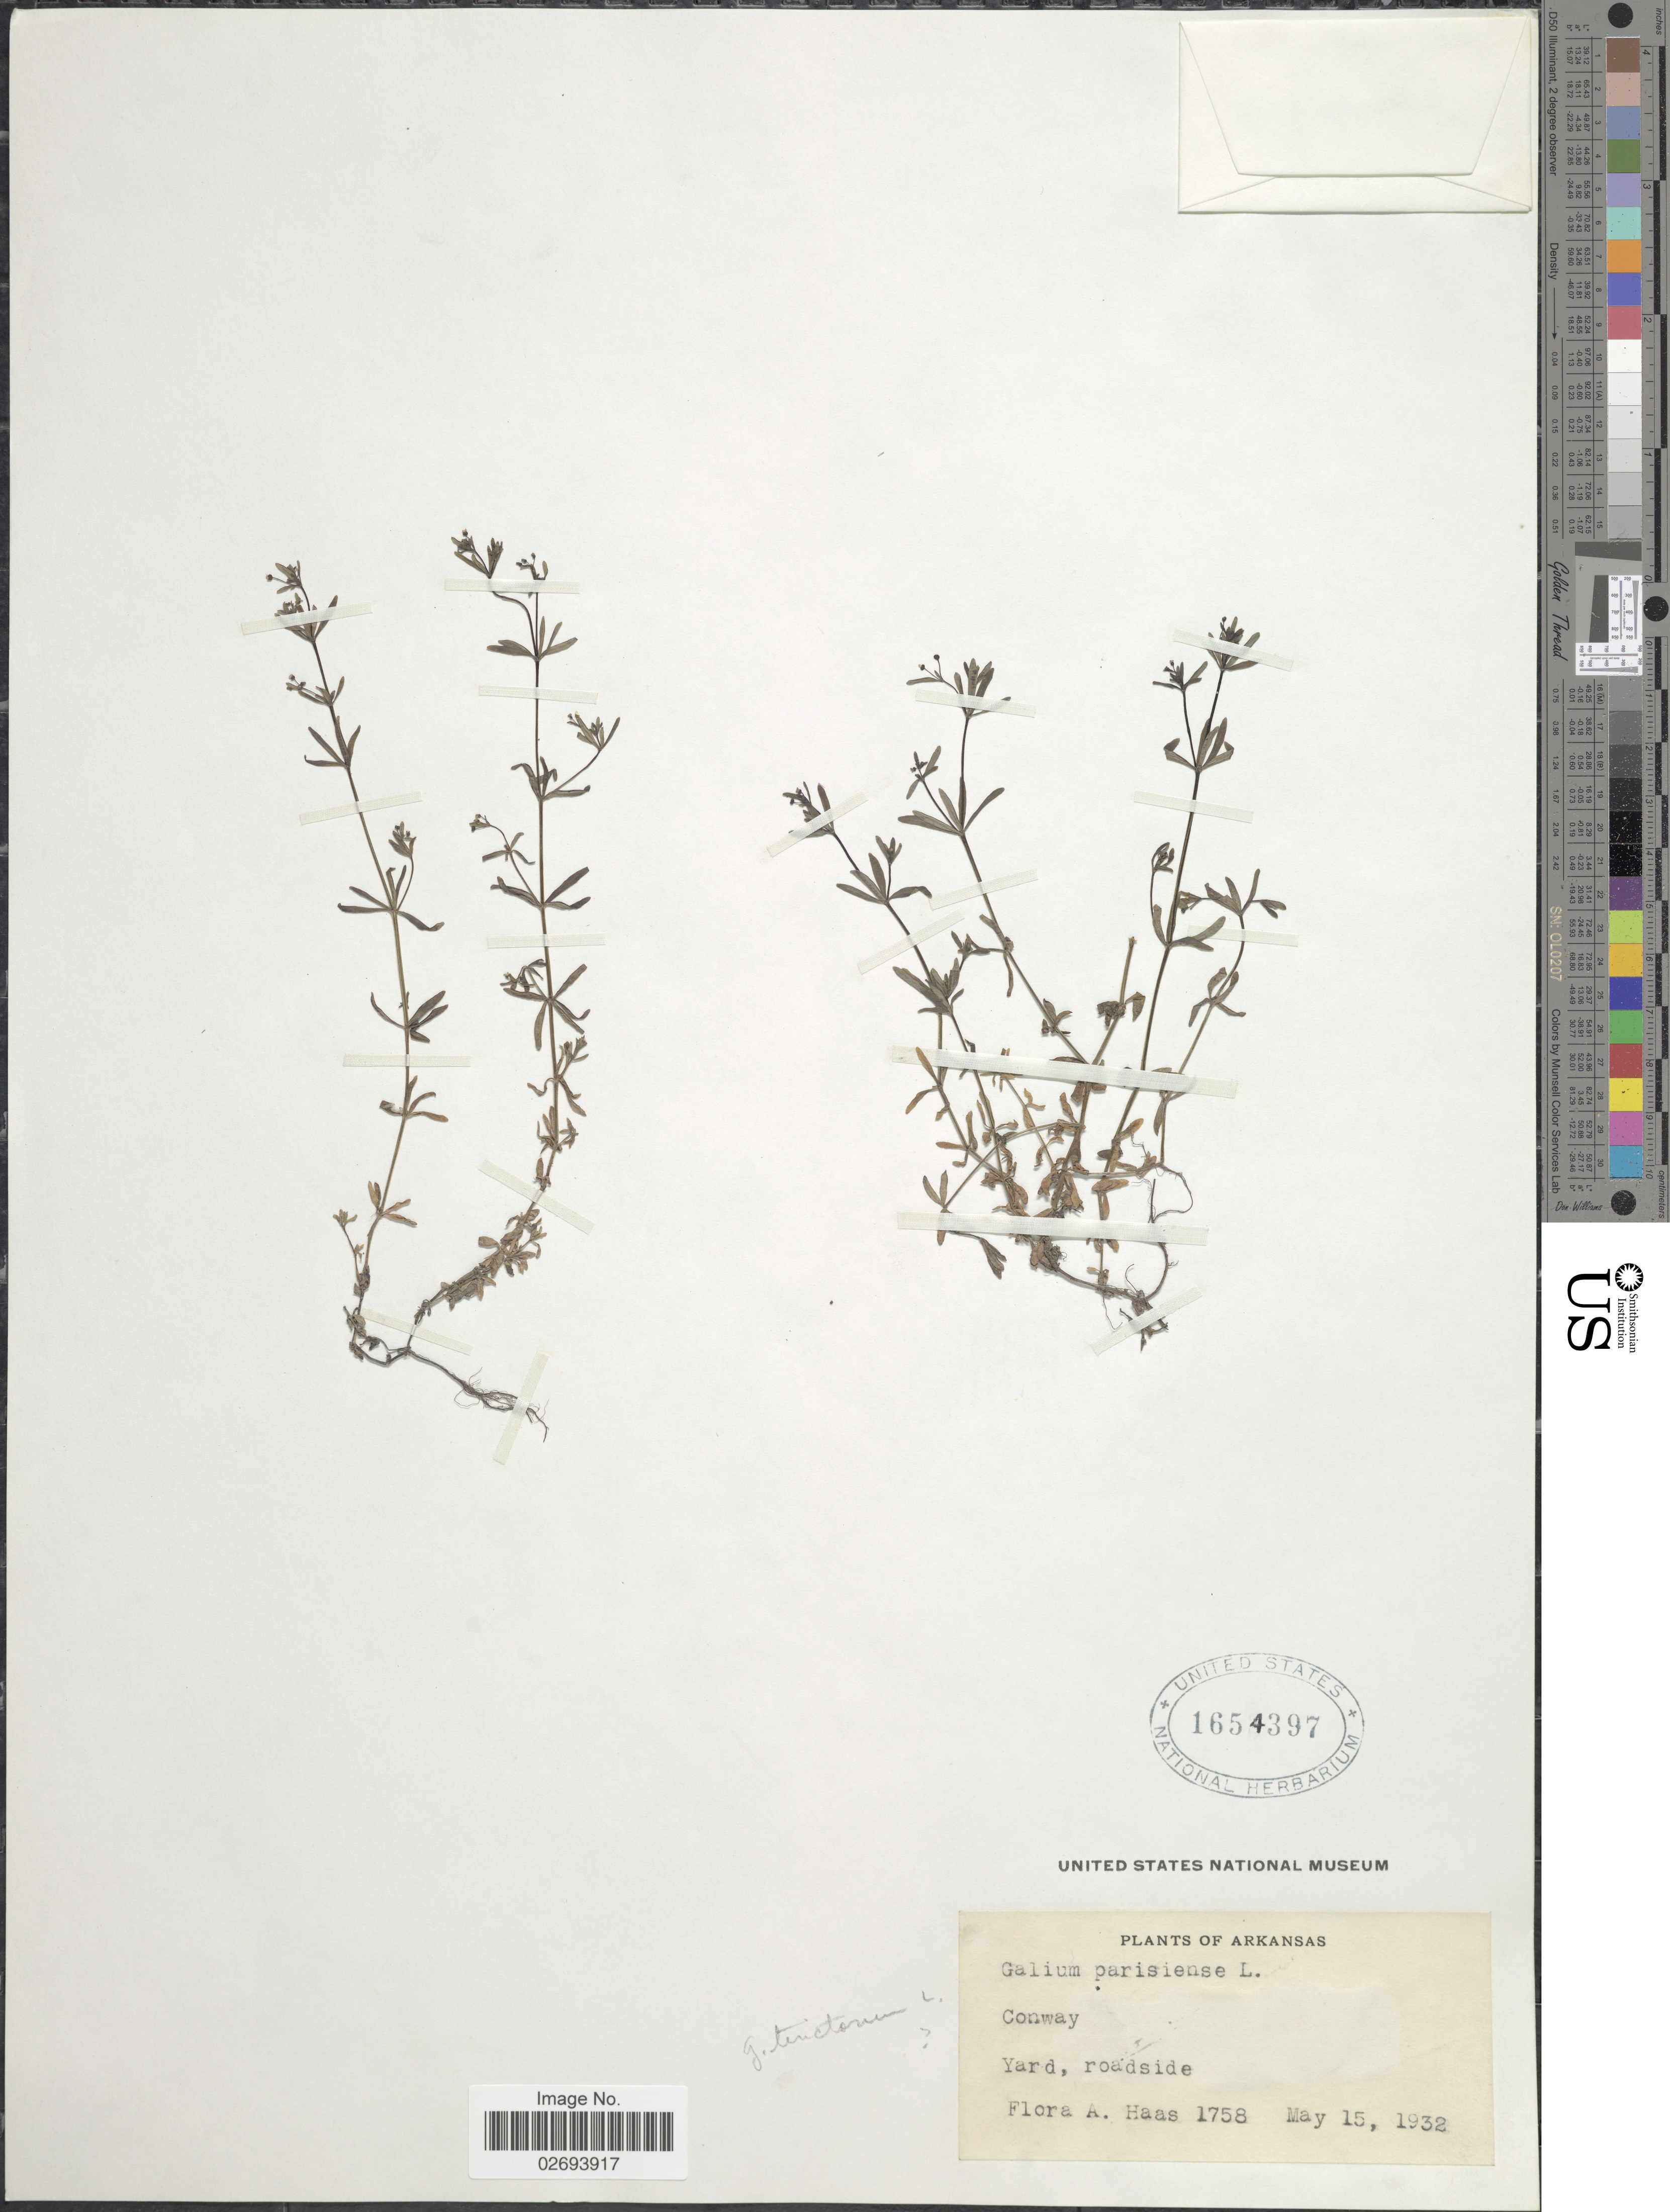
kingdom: Plantae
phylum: Tracheophyta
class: Magnoliopsida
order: Gentianales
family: Rubiaceae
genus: Galium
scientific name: Galium tinctorium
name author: (L.) Scop.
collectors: F. A. Haas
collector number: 1758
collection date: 1932-05-15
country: United States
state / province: Arkansas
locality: Conway. Yard, roadside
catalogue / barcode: US 1654397